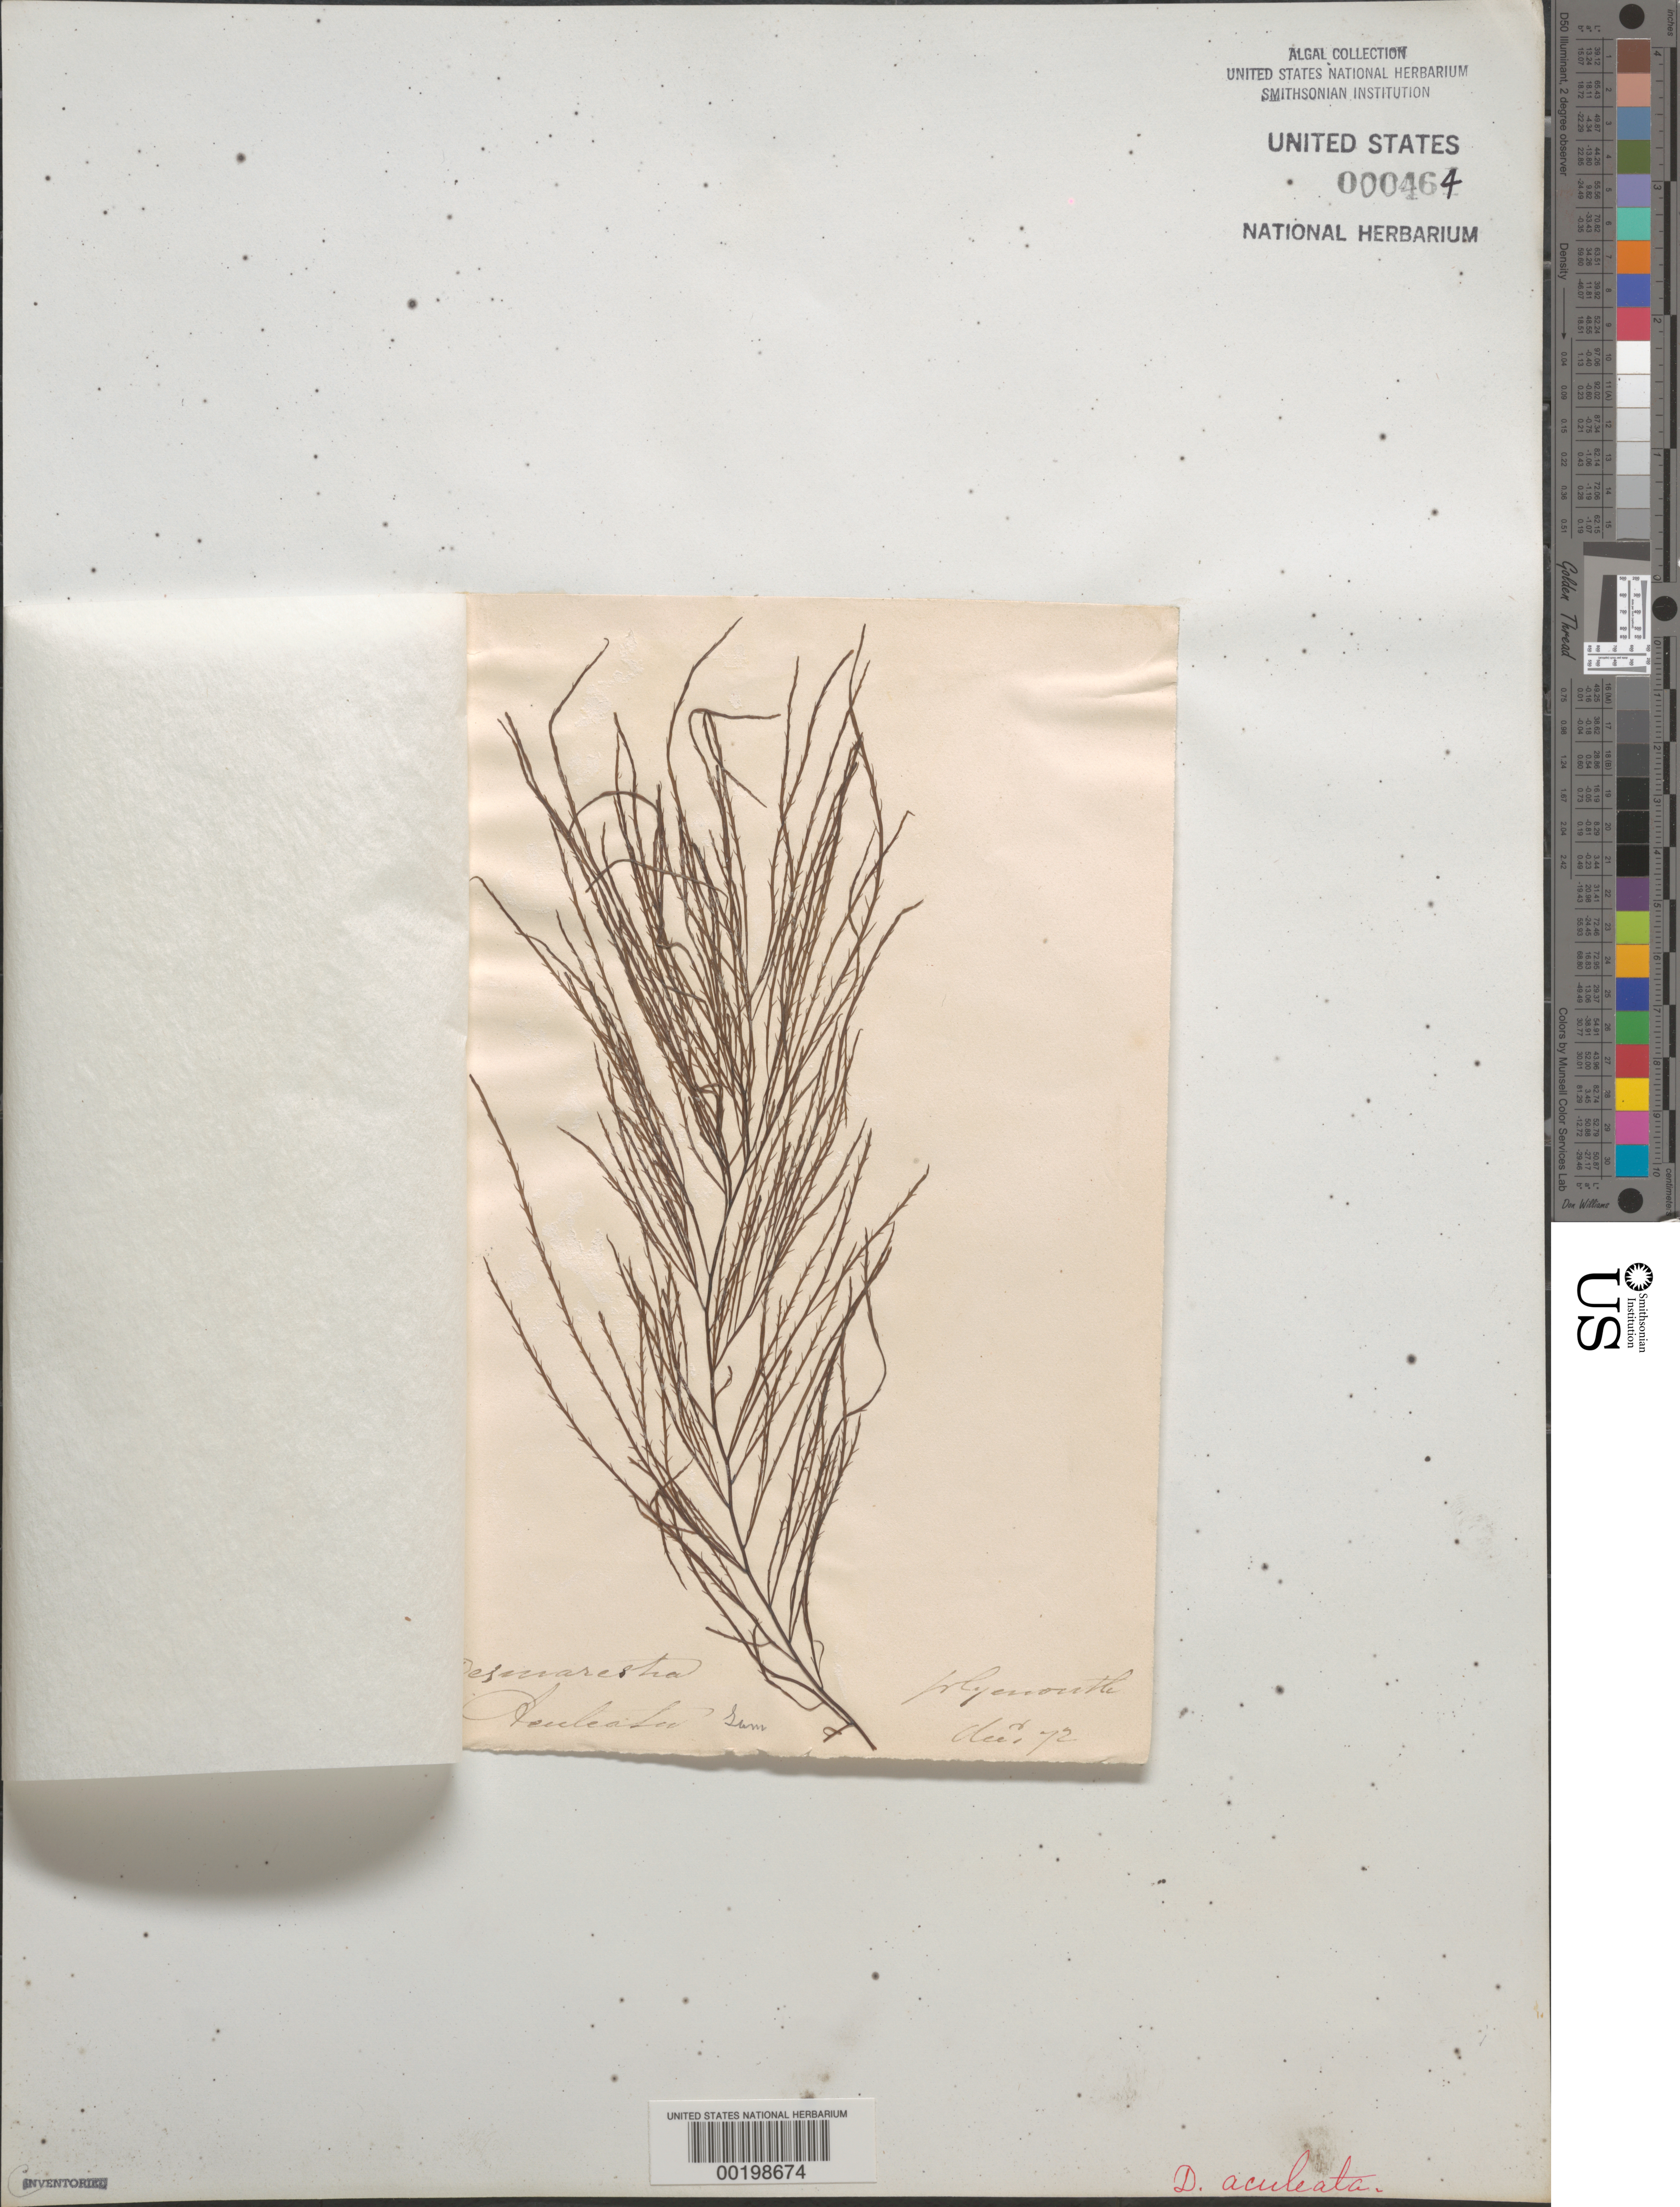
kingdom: Chromista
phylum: Ochrophyta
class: Phaeophyceae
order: Desmarestiales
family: Desmarestiaceae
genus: Desmarestia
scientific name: Desmarestia aculeata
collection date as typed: Dec 1872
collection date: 1872-12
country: United Kingdom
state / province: England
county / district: Devon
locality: Plymouth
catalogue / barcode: US 464